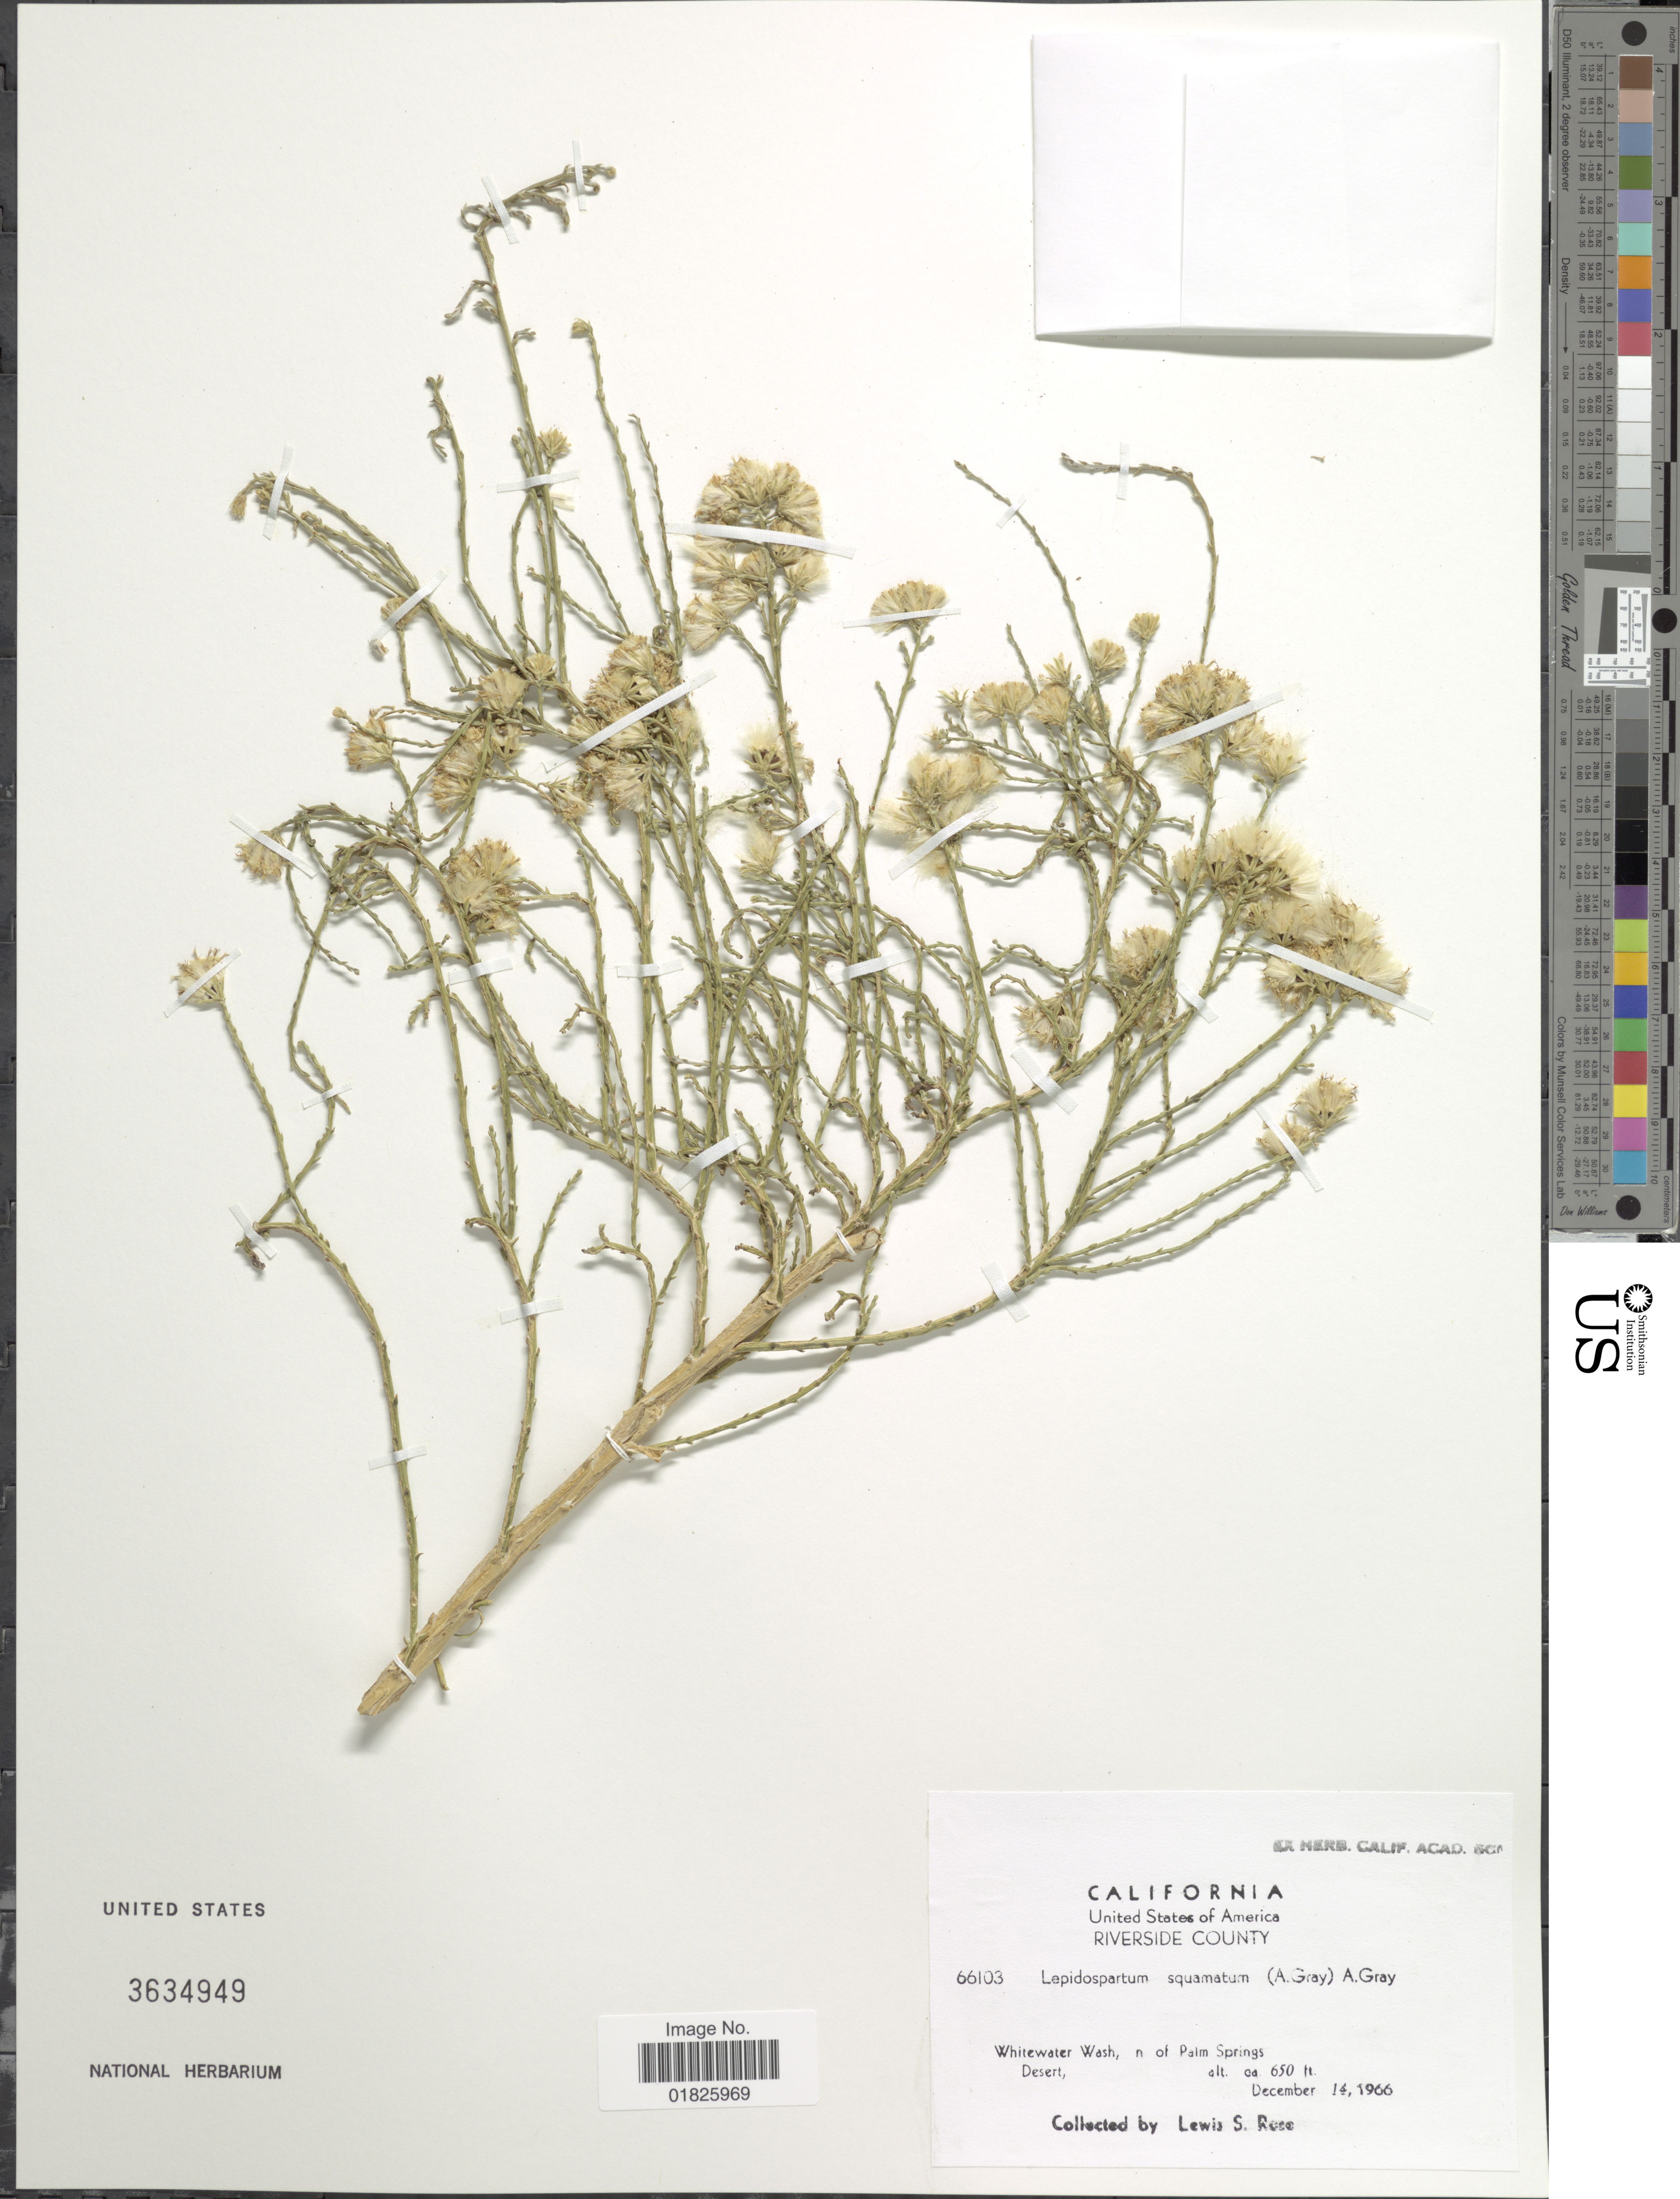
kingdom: Plantae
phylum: Tracheophyta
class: Magnoliopsida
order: Asterales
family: Asteraceae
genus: Lepidospartum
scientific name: Lepidospartum squamatum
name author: A. Gray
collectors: L. S. Rose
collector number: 66103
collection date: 1966-12-14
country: United States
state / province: California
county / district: Riverside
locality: United States of America, Riverside County, Whitewater Wash, n of Palm Springs Desert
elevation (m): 198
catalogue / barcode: US 3634949